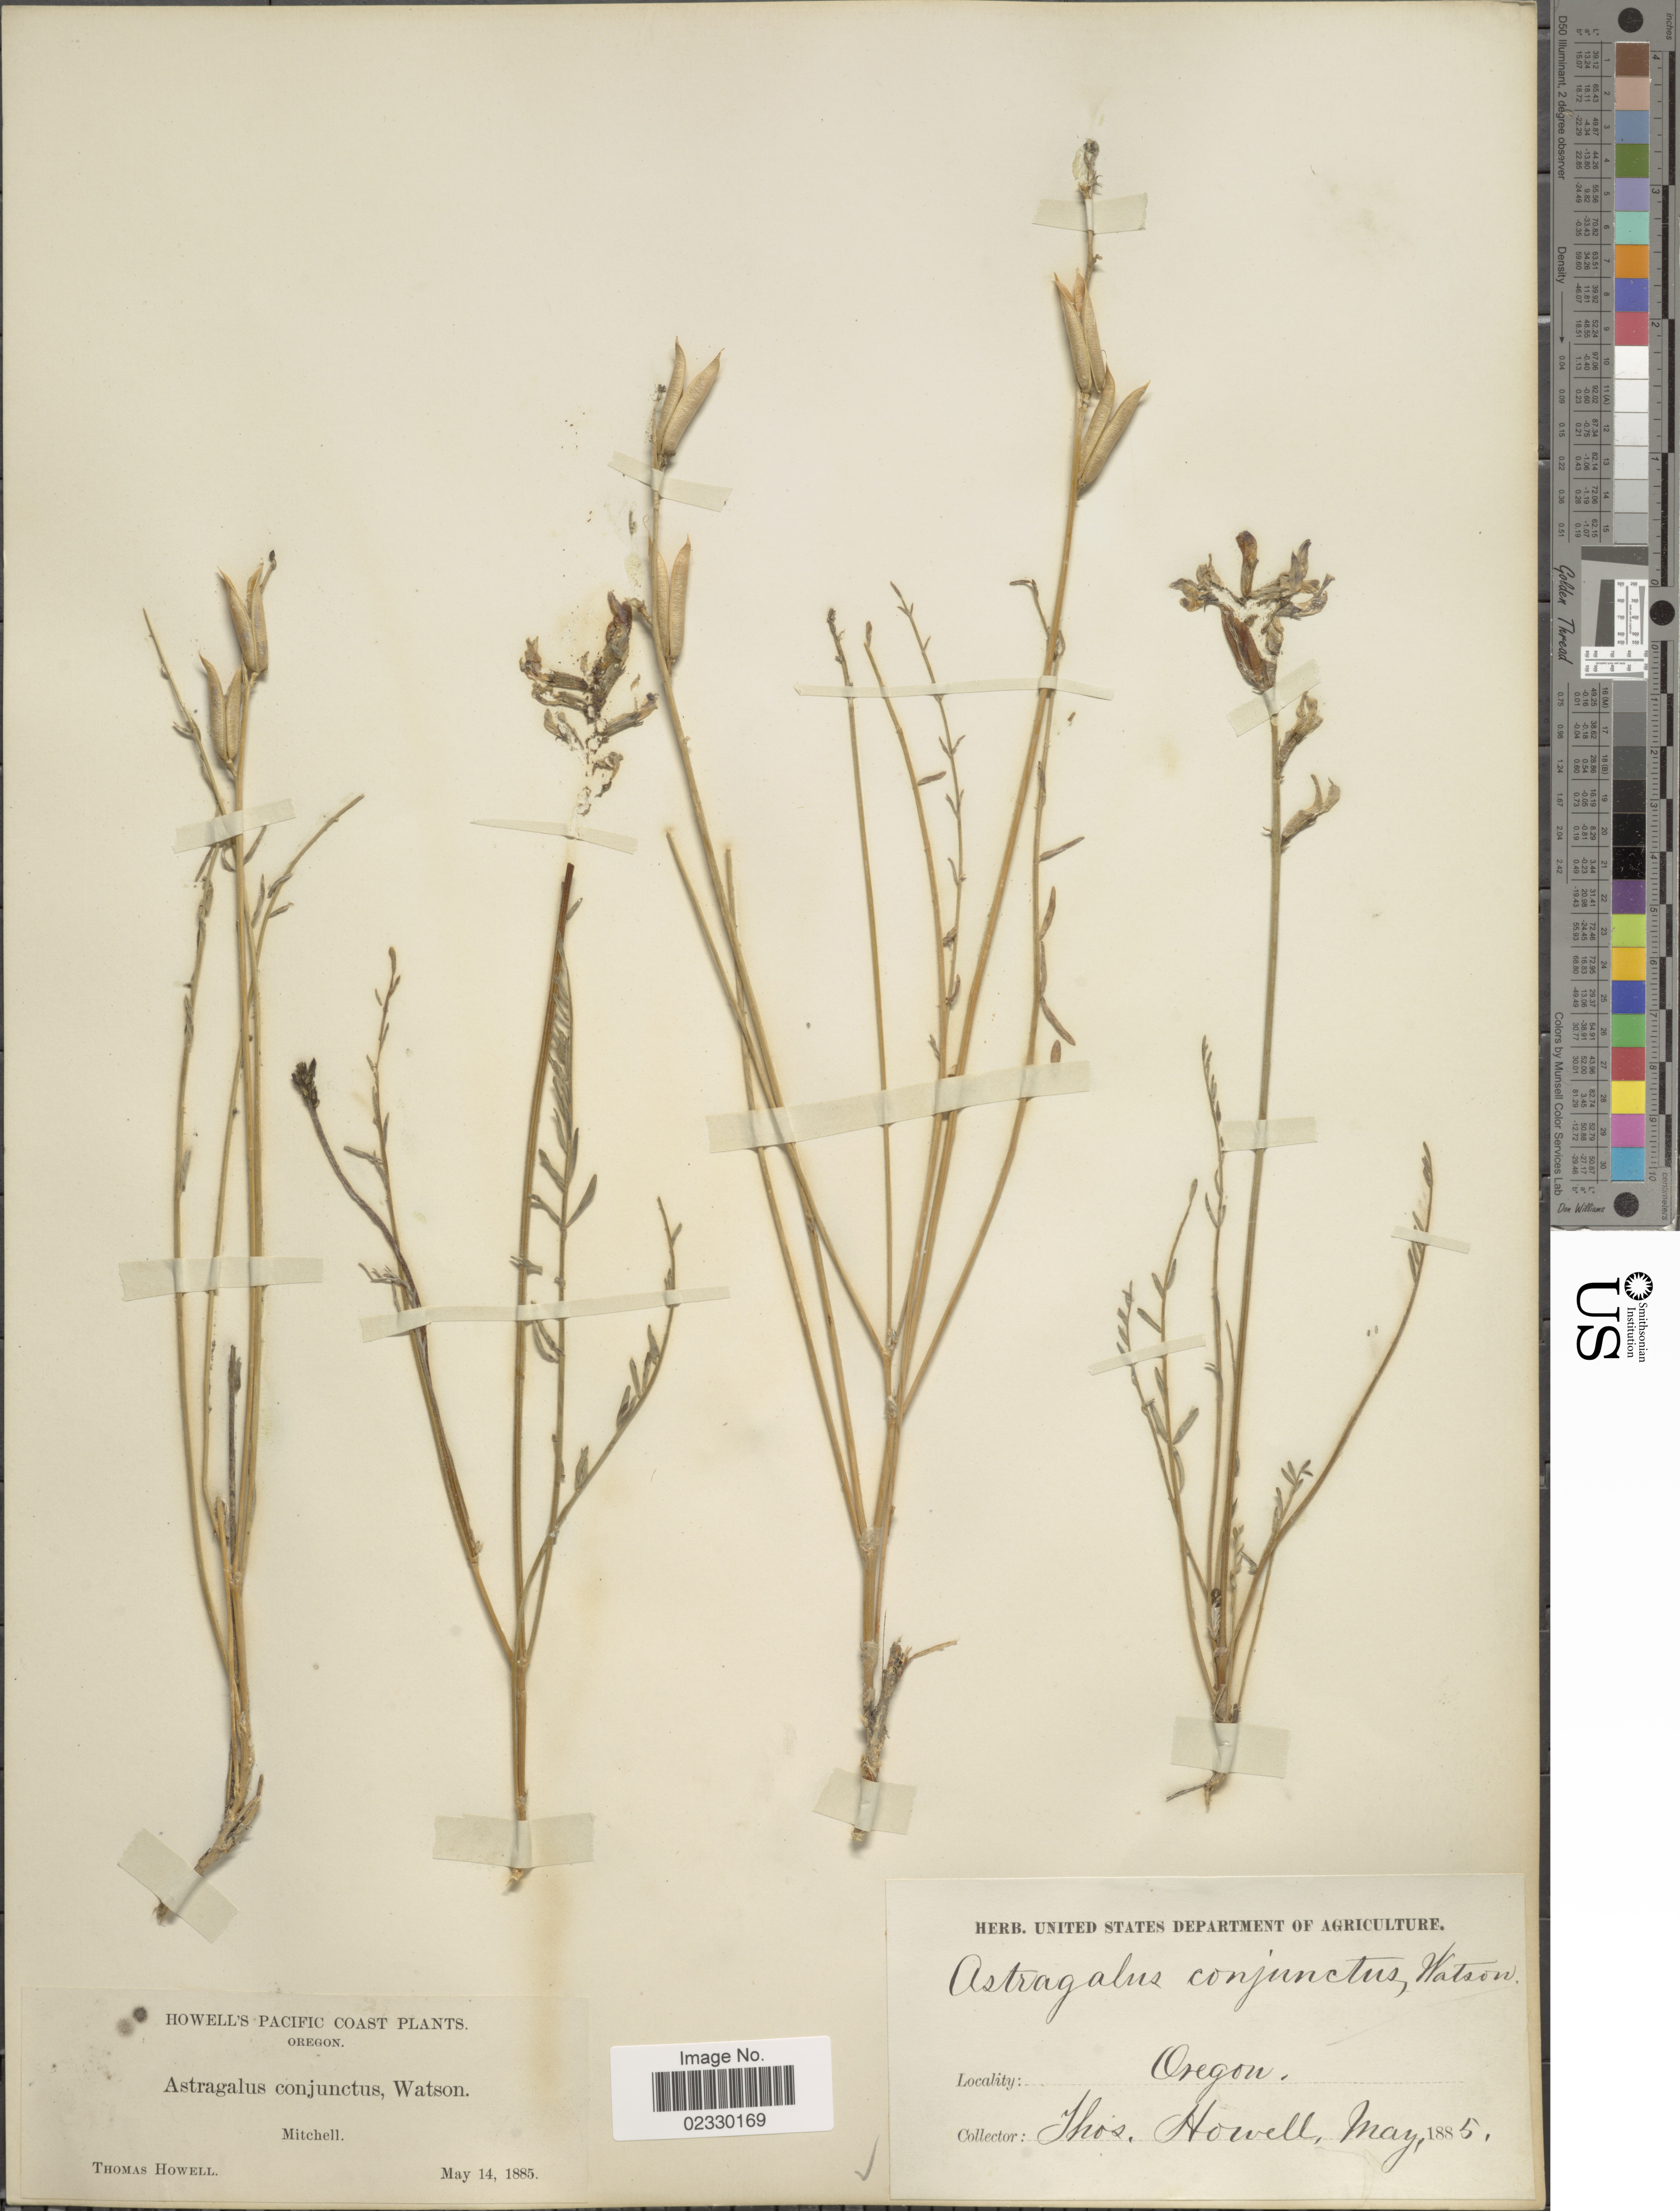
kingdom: Plantae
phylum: Tracheophyta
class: Magnoliopsida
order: Fabales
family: Fabaceae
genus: Astragalus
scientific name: Astragalus conjunctus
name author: S. Watson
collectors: T. Howell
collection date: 1885-05-14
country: United States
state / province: Oregon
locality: Pacific Coast, Mitchell